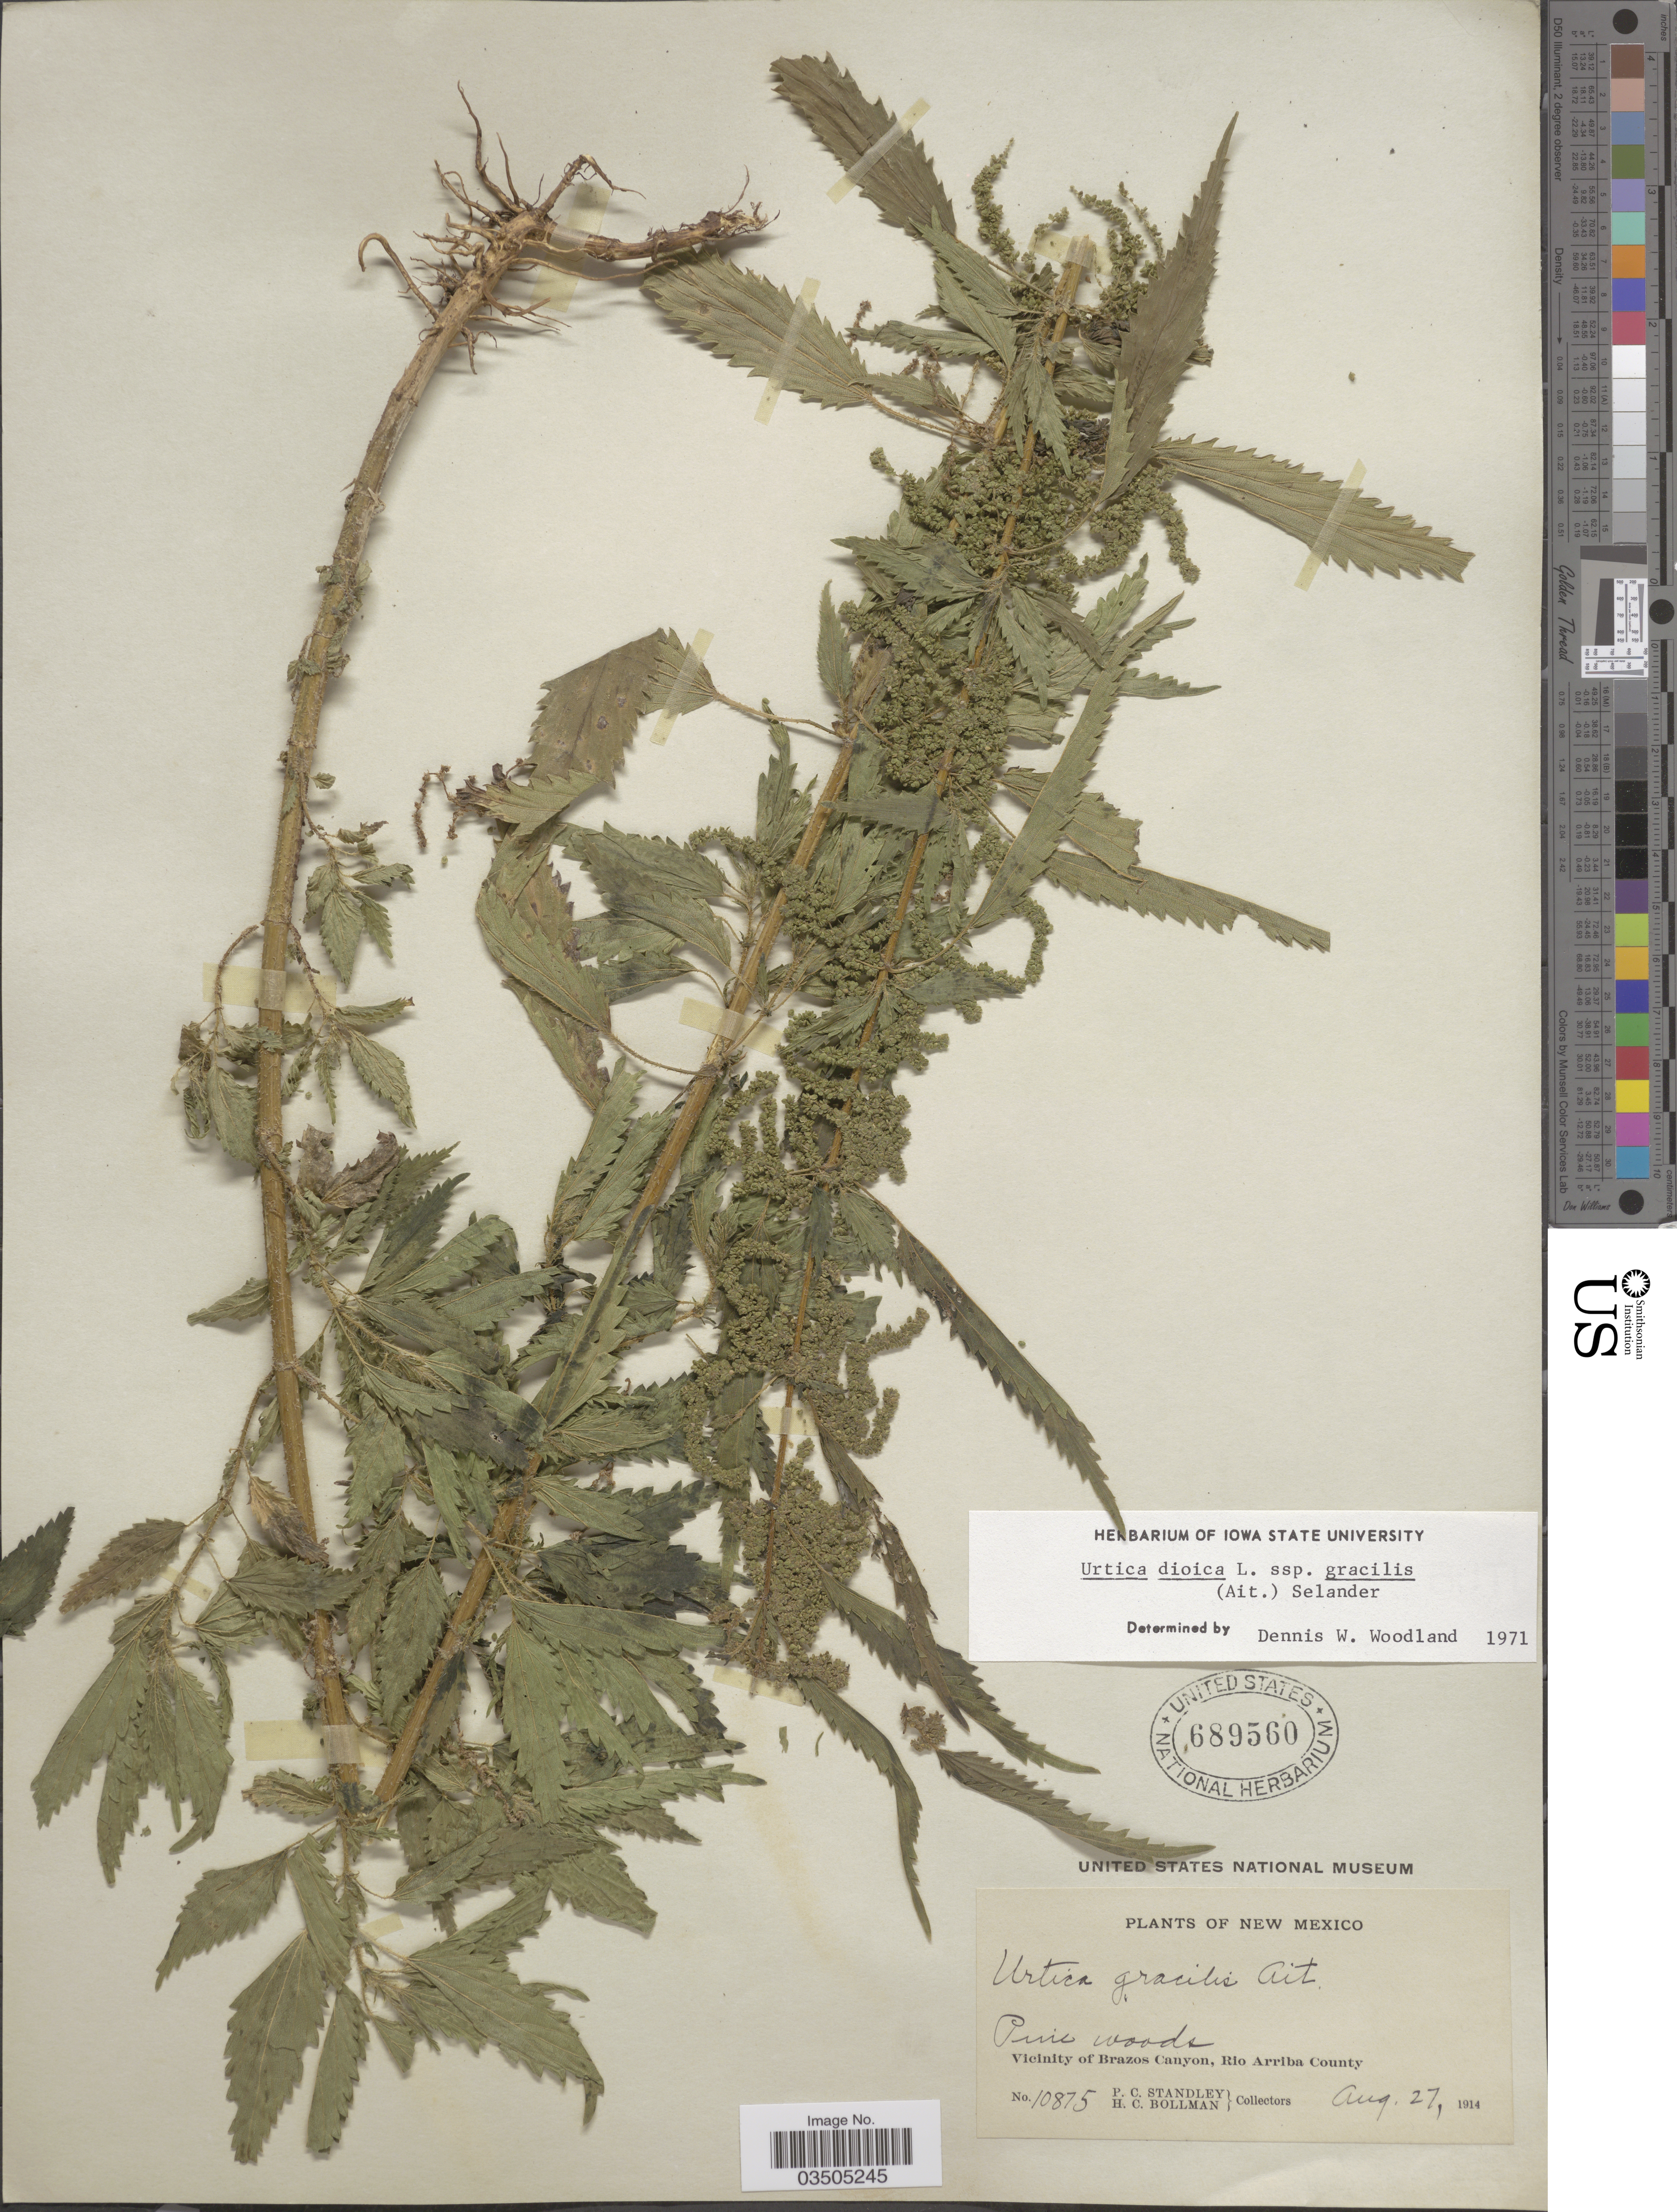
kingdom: Plantae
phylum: Tracheophyta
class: Magnoliopsida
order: Rosales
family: Urticaceae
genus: Urtica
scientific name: Urtica dioica subsp. gracilis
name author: L.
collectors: P. C. Standley & H. C. Bollman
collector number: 10875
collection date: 1914-08-27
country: United States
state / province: New Mexico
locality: Vicinity of Brazos Canyon, Rio Arriba County.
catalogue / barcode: US 689560